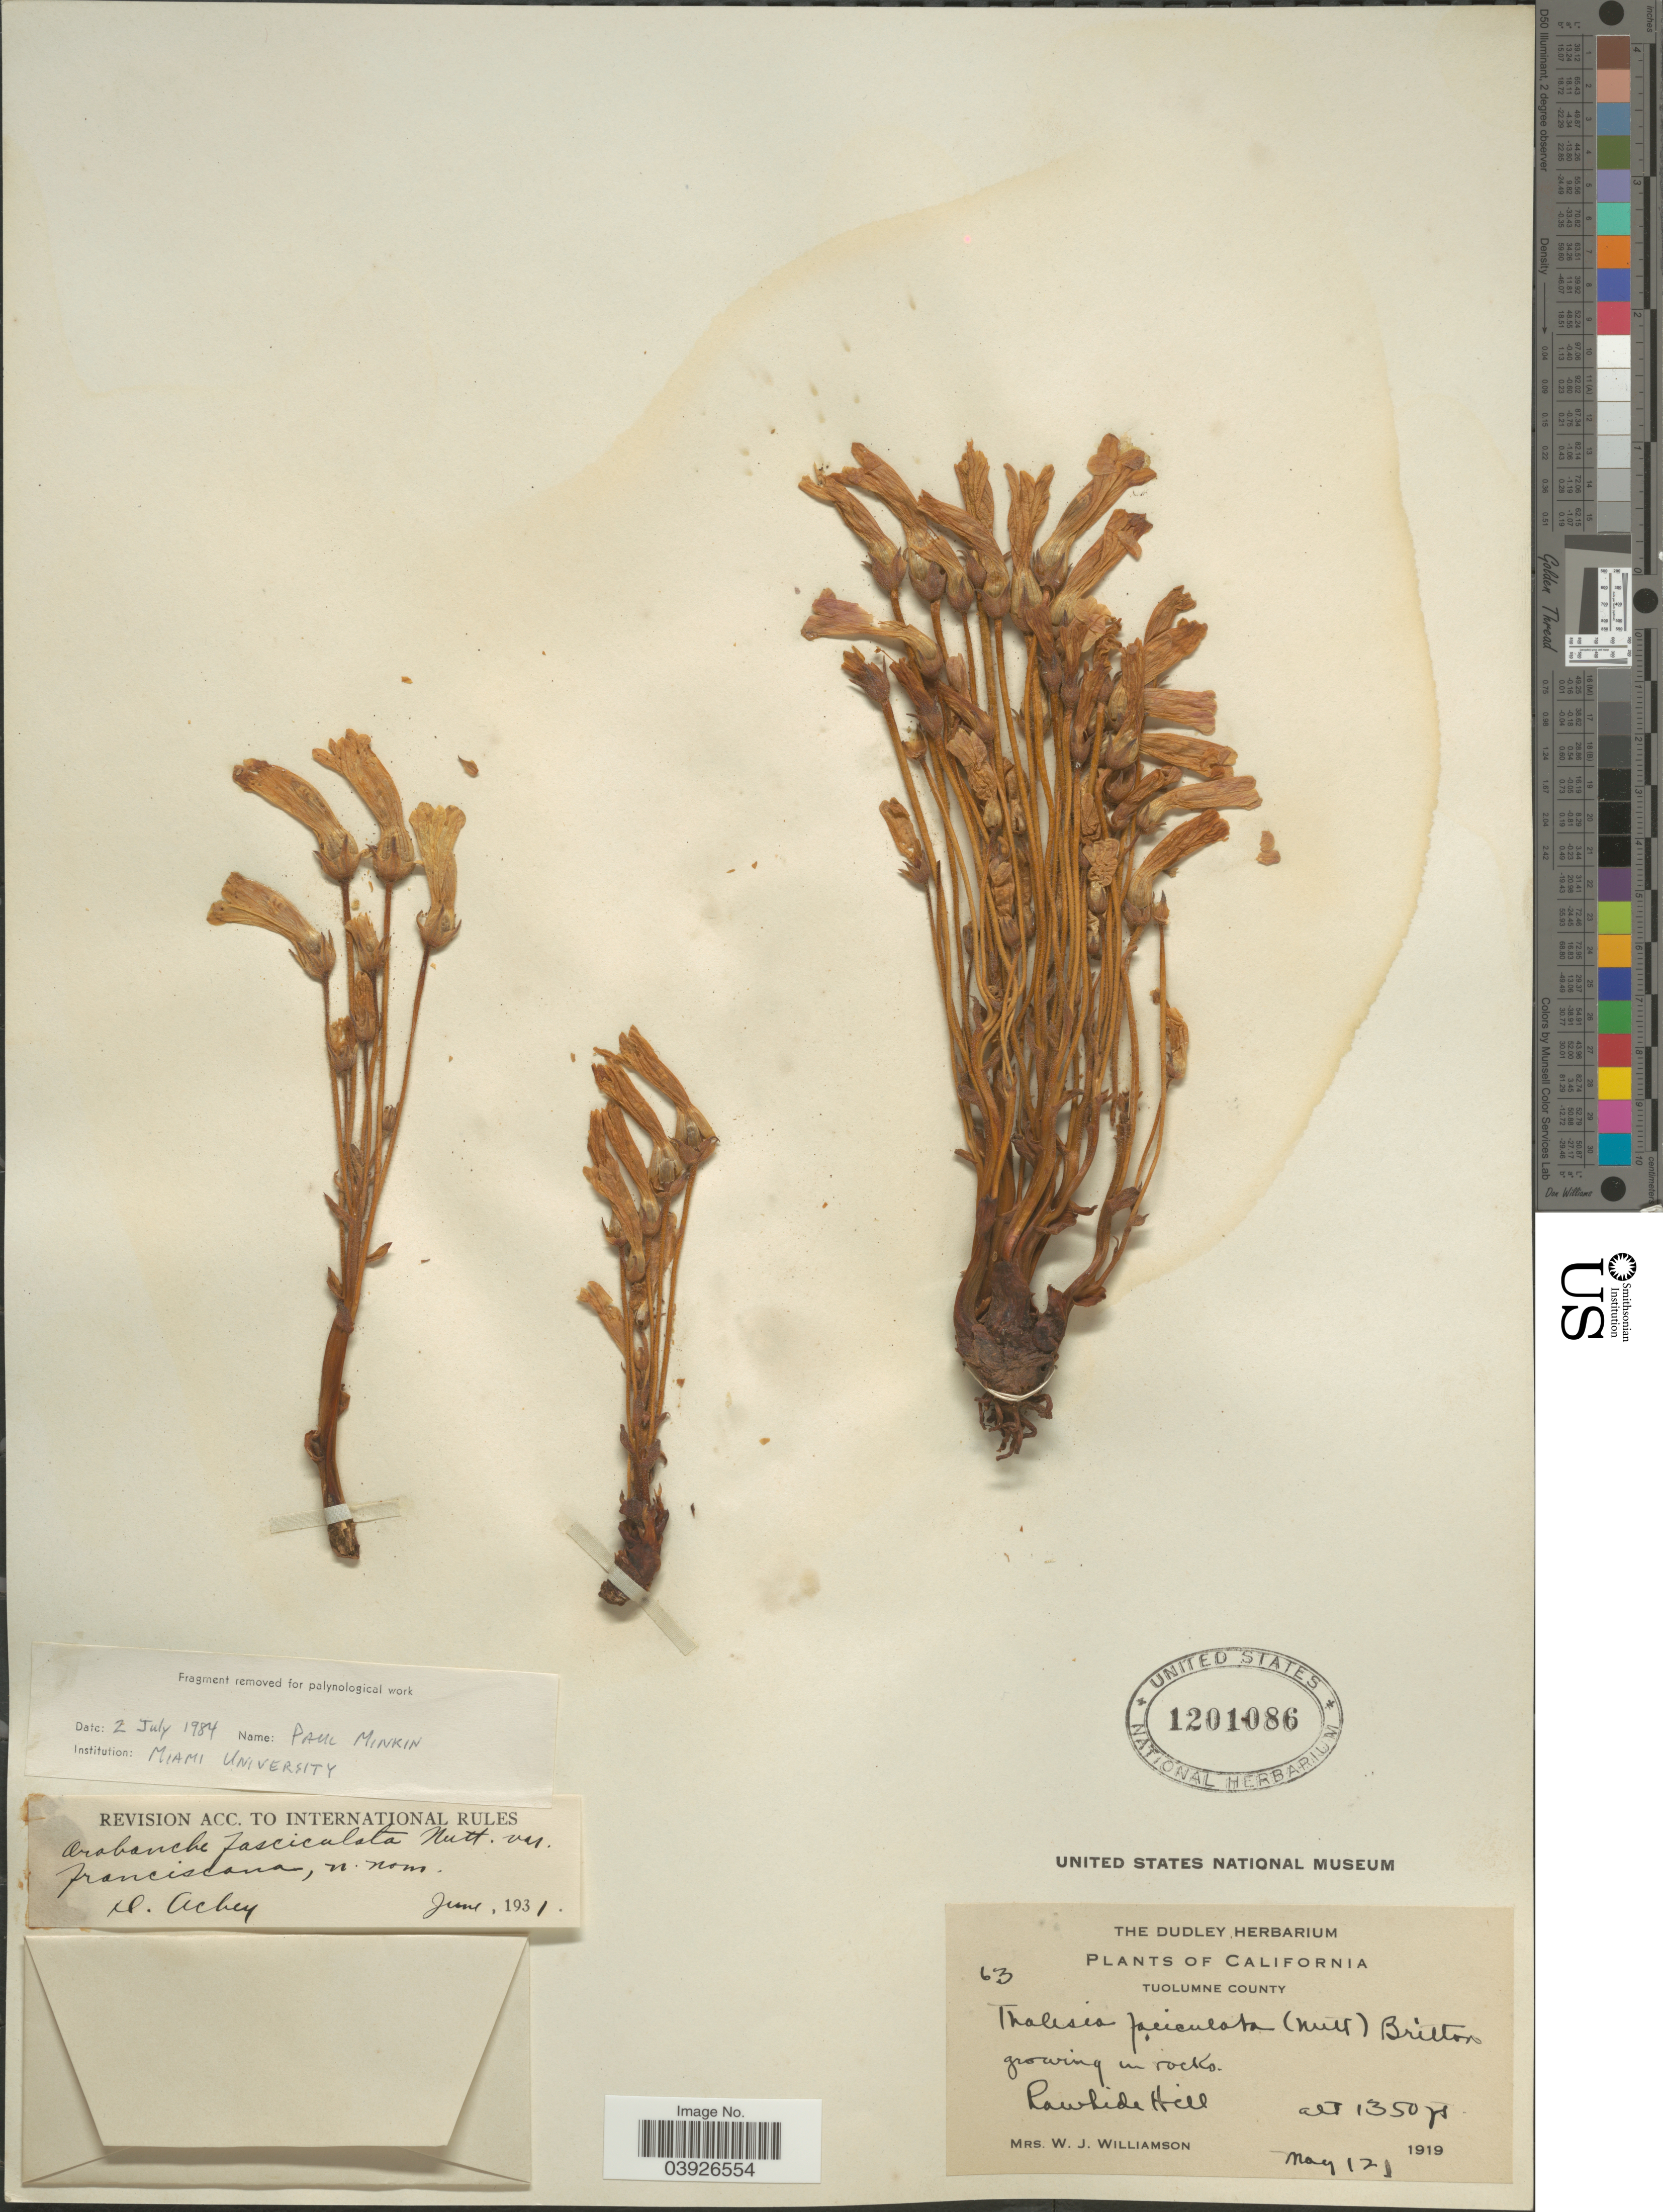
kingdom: Plantae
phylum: Tracheophyta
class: Magnoliopsida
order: Lamiales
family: Orobanchaceae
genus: Aphyllon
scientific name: Aphyllon fasciculatum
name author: (Nutt.) Torr. & A. Gray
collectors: W. Williamson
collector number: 63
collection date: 1919-05-12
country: United States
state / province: California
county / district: Tuolumne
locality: Tuolumne County. Rawhide Hill.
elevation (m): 411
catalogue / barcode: US 1201086